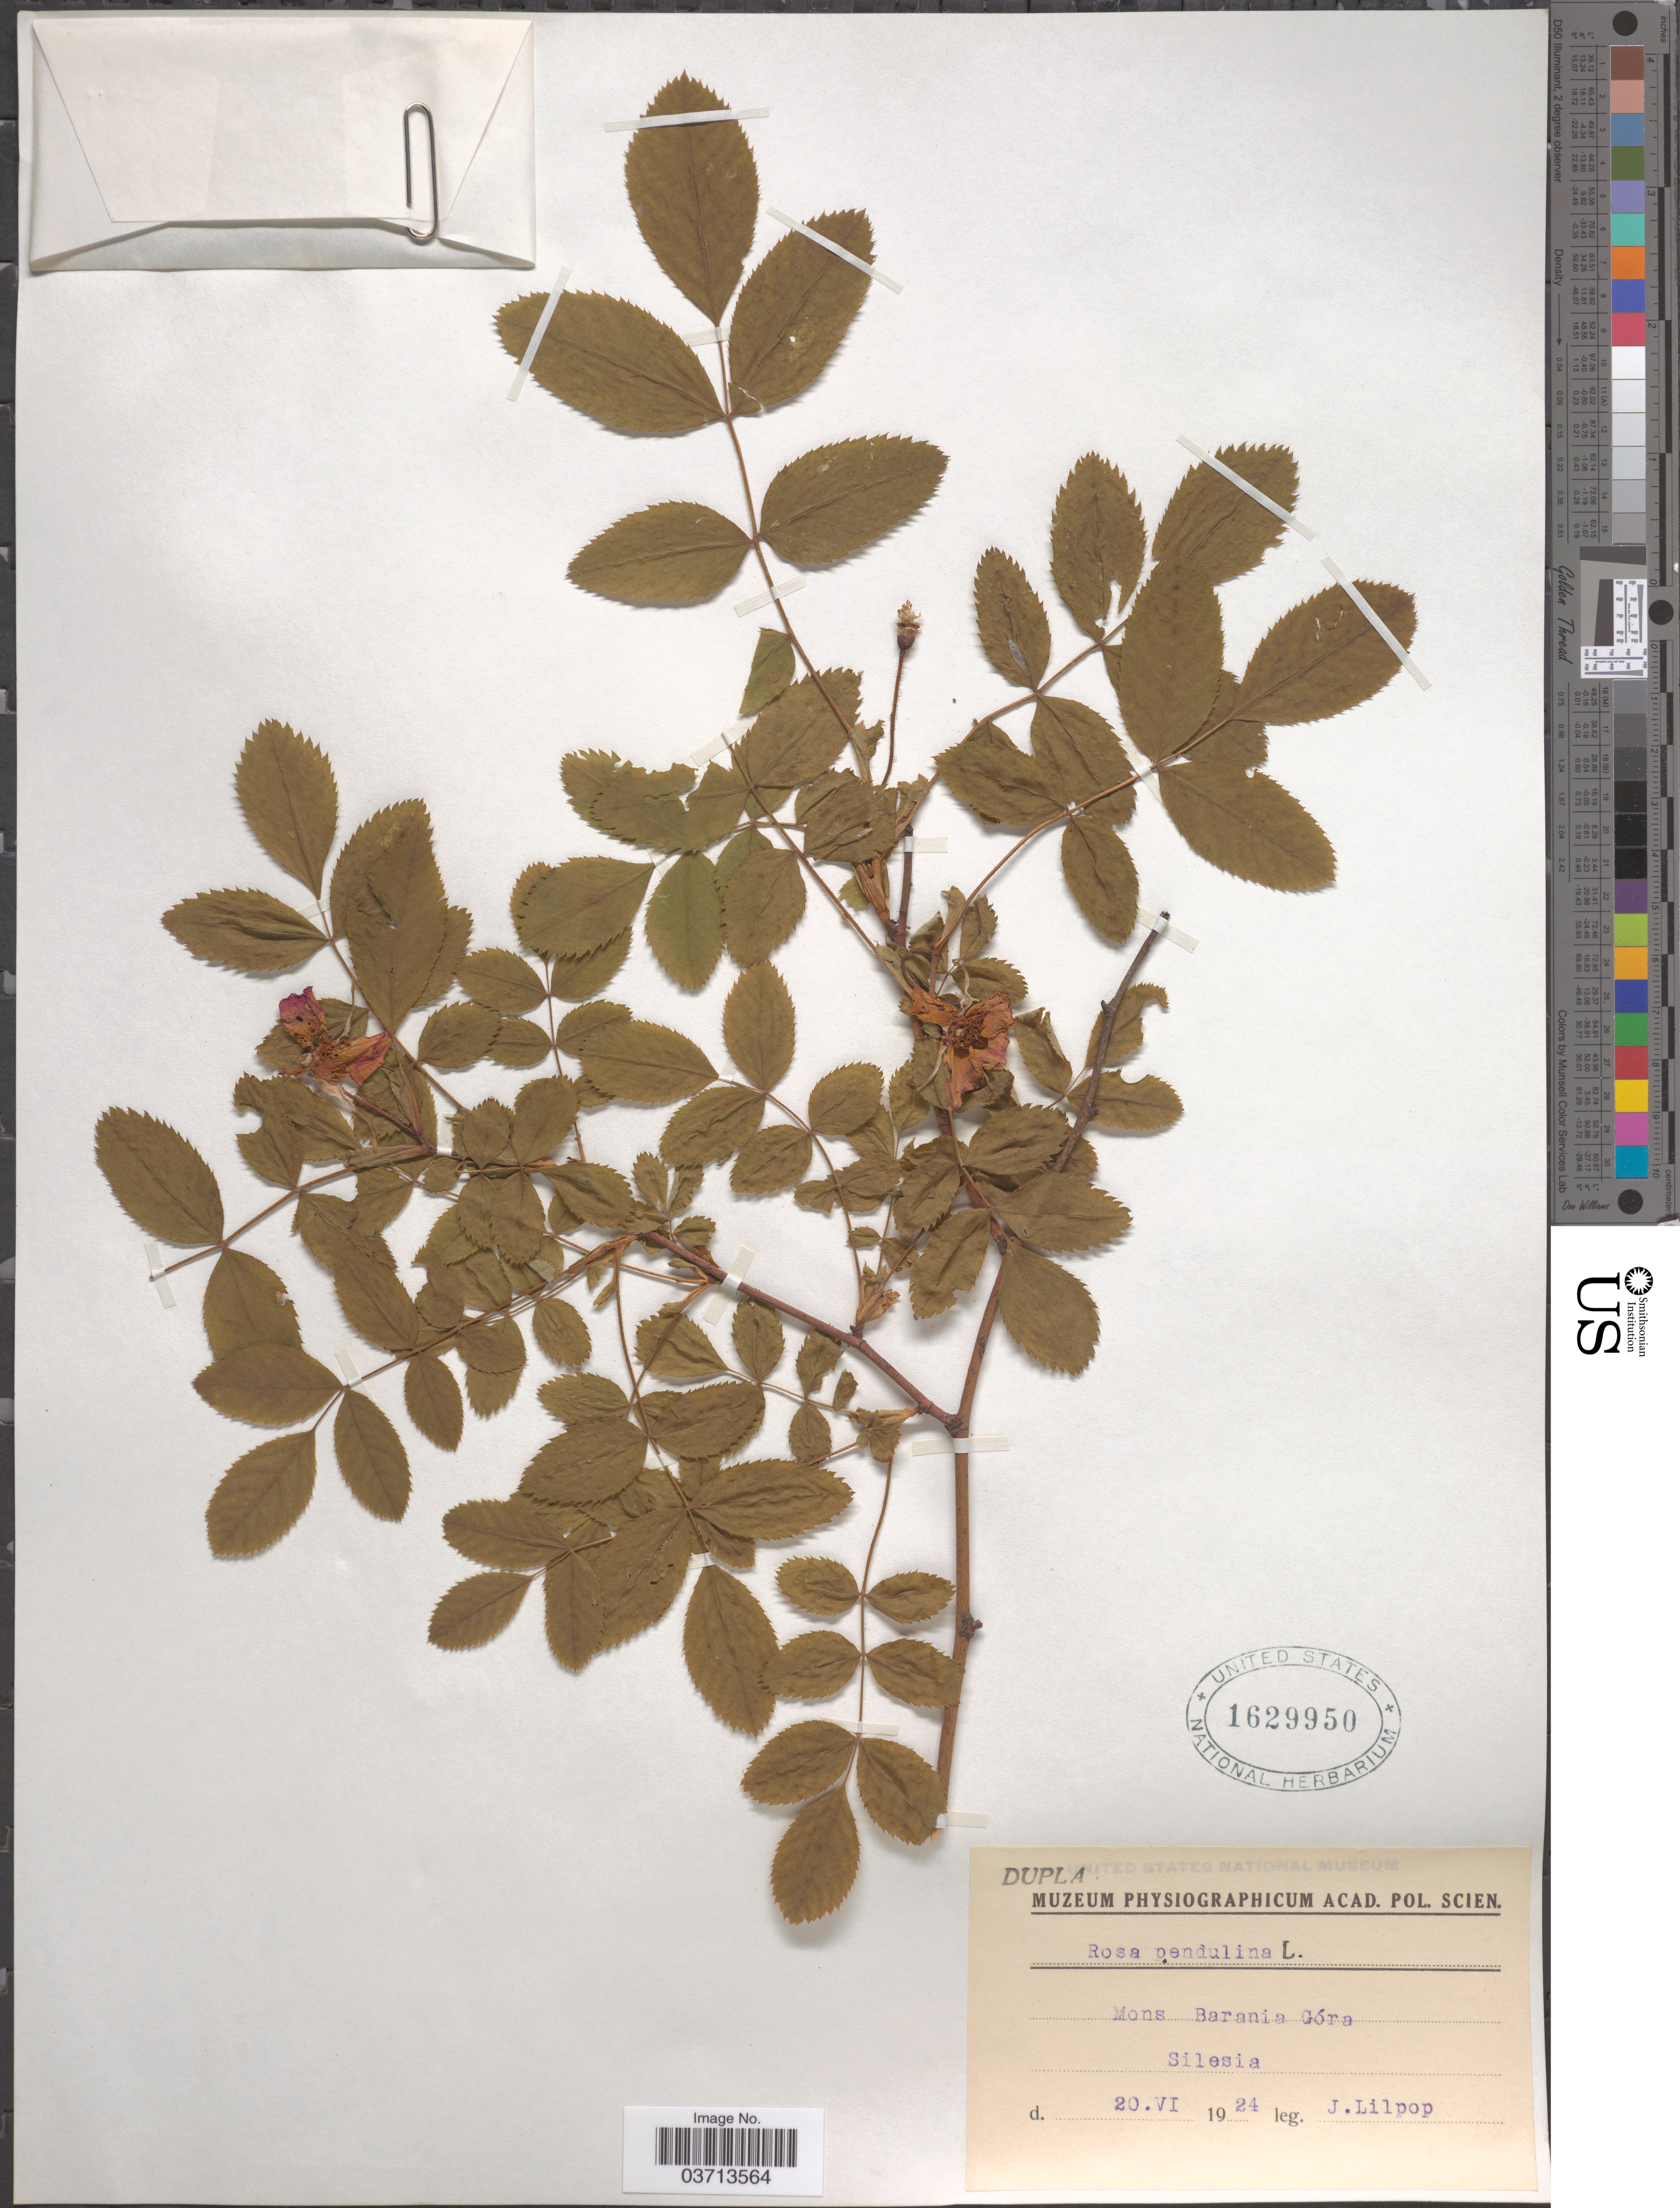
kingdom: Plantae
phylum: Tracheophyta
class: Magnoliopsida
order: Rosales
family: Rosaceae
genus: Rosa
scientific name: Rosa pendulina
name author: L.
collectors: J. Lilpop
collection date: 1924-06-20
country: Poland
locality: Mons Barania Góra. Silesia.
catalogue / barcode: US 1629950